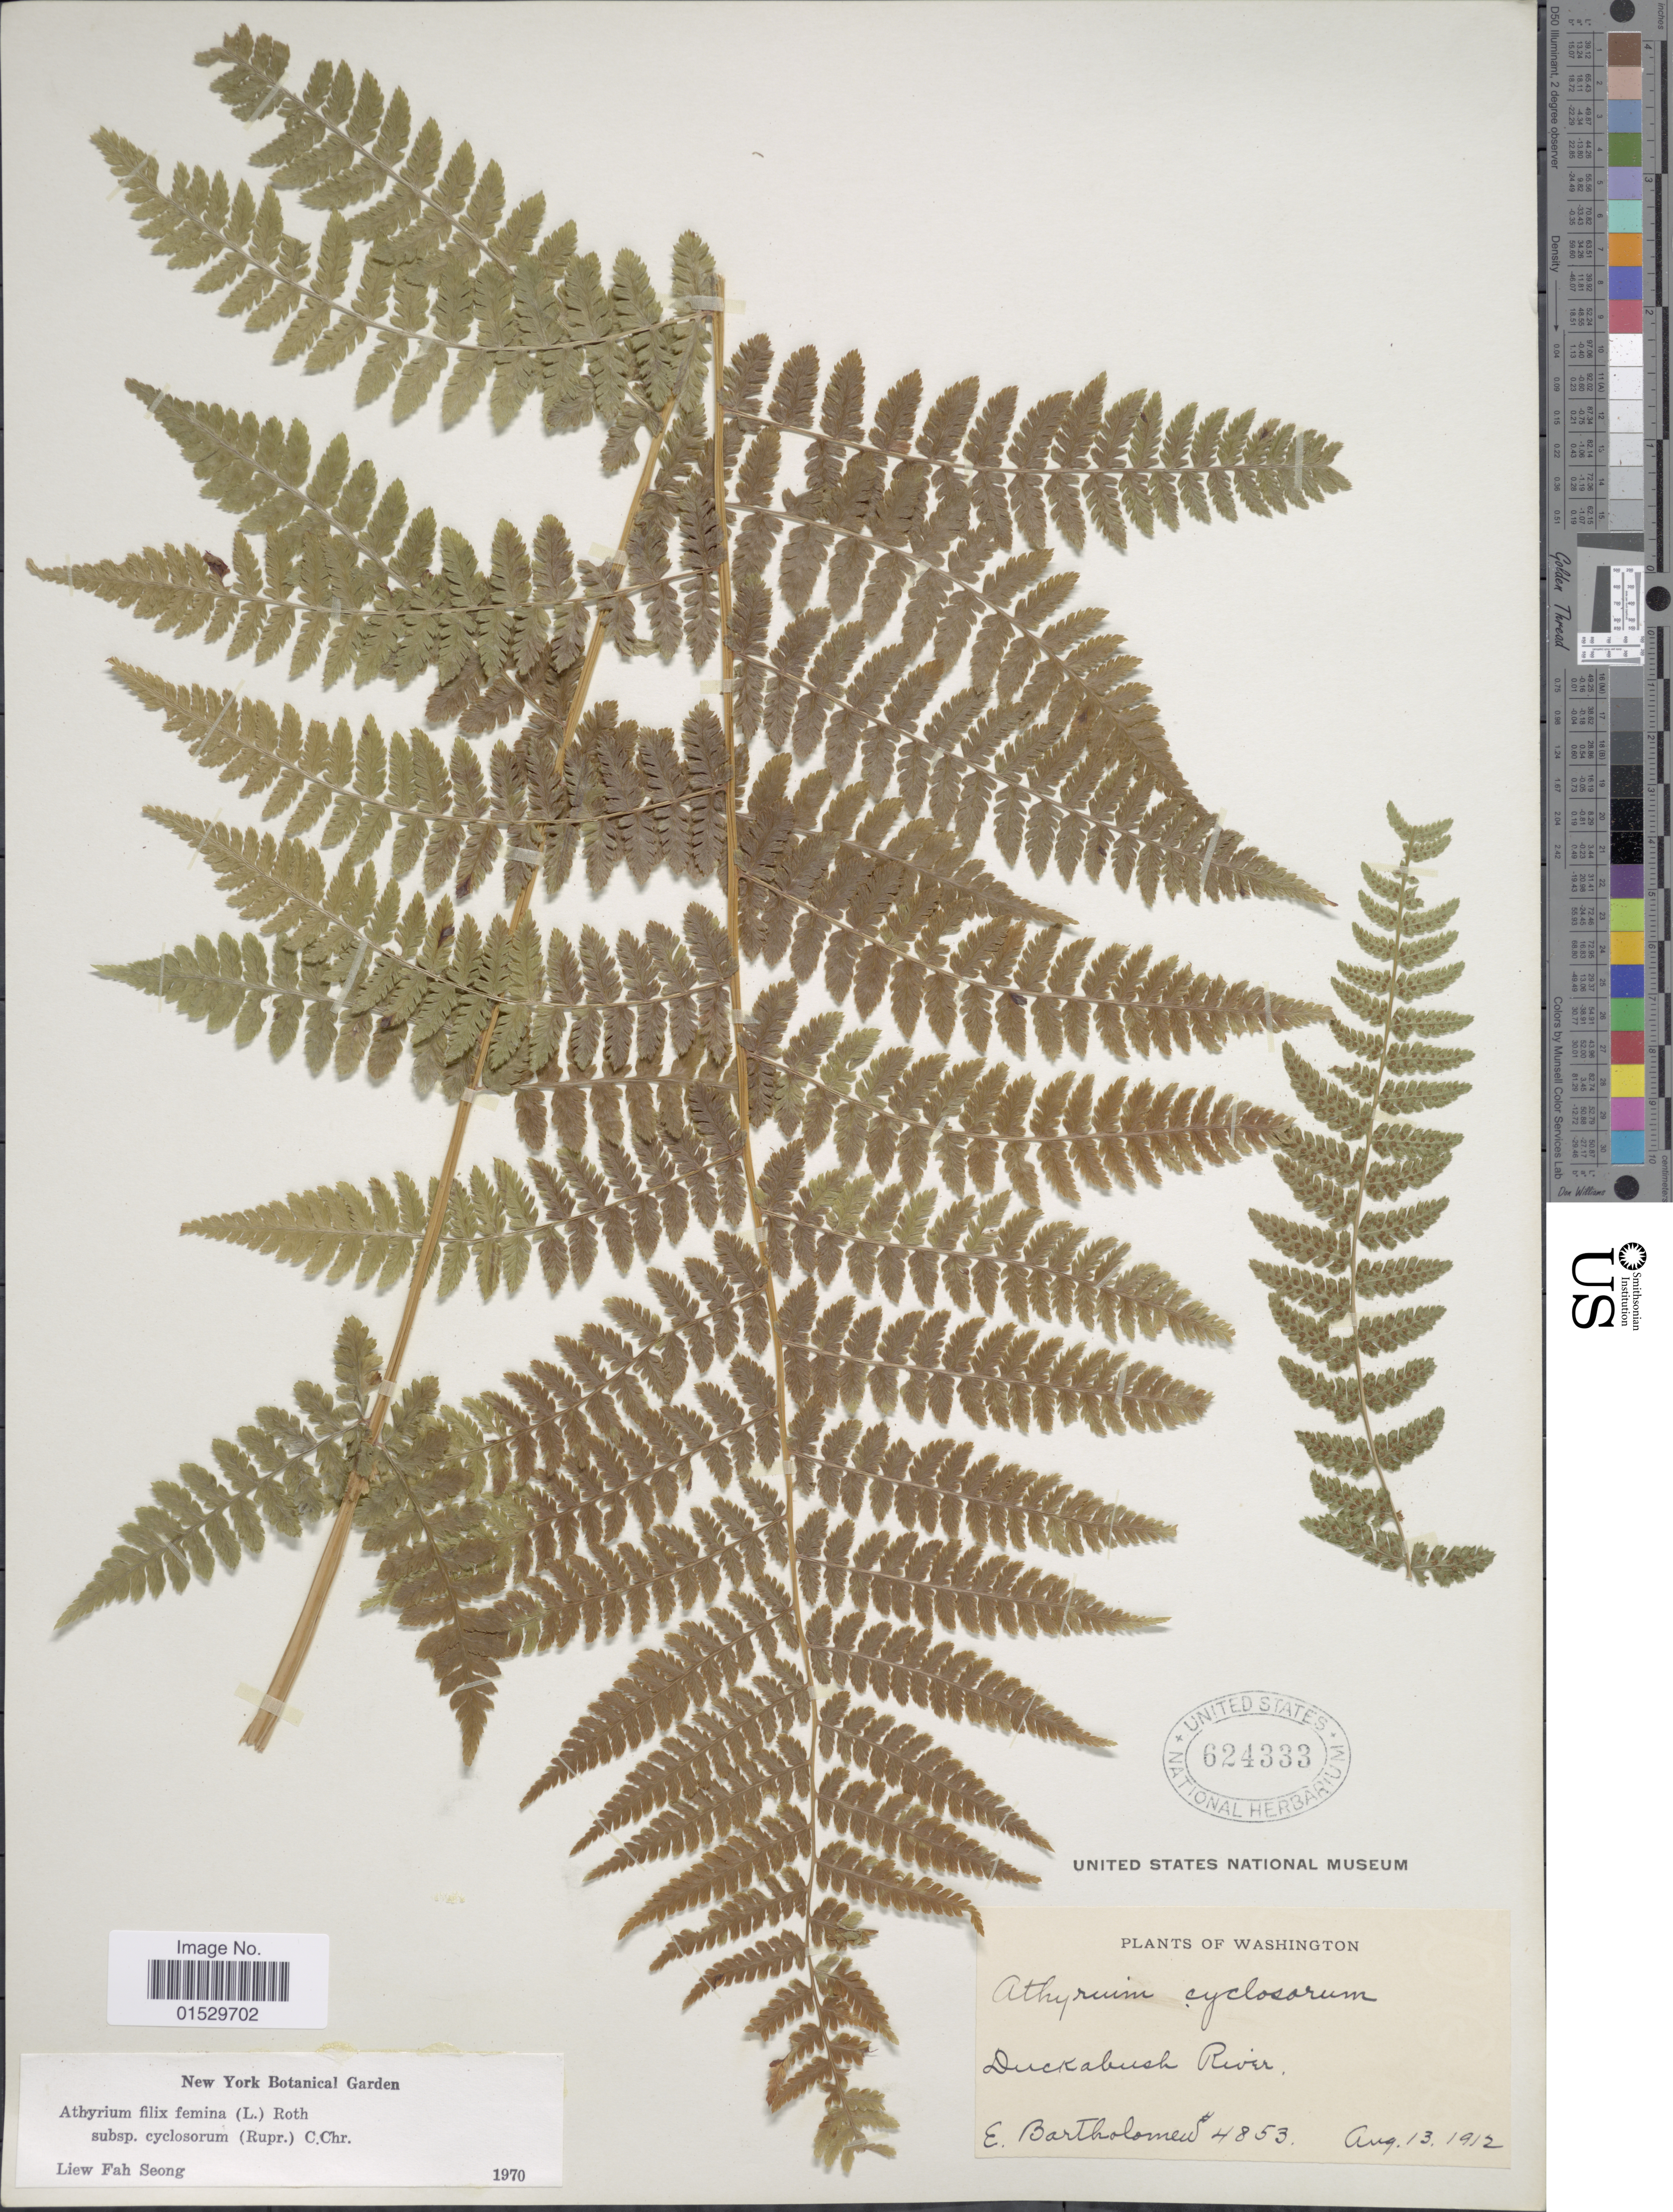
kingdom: Plantae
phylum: Tracheophyta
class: Polypodiopsida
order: Polypodiales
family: Athyriaceae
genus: Athyrium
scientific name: Athyrium filix-femina subsp. cyclosorum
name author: (Rupr.) C. Chr.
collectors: E. Bartholomew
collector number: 4853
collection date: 1912-08-13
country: United States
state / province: Washington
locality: Duckabush River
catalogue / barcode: US 624333